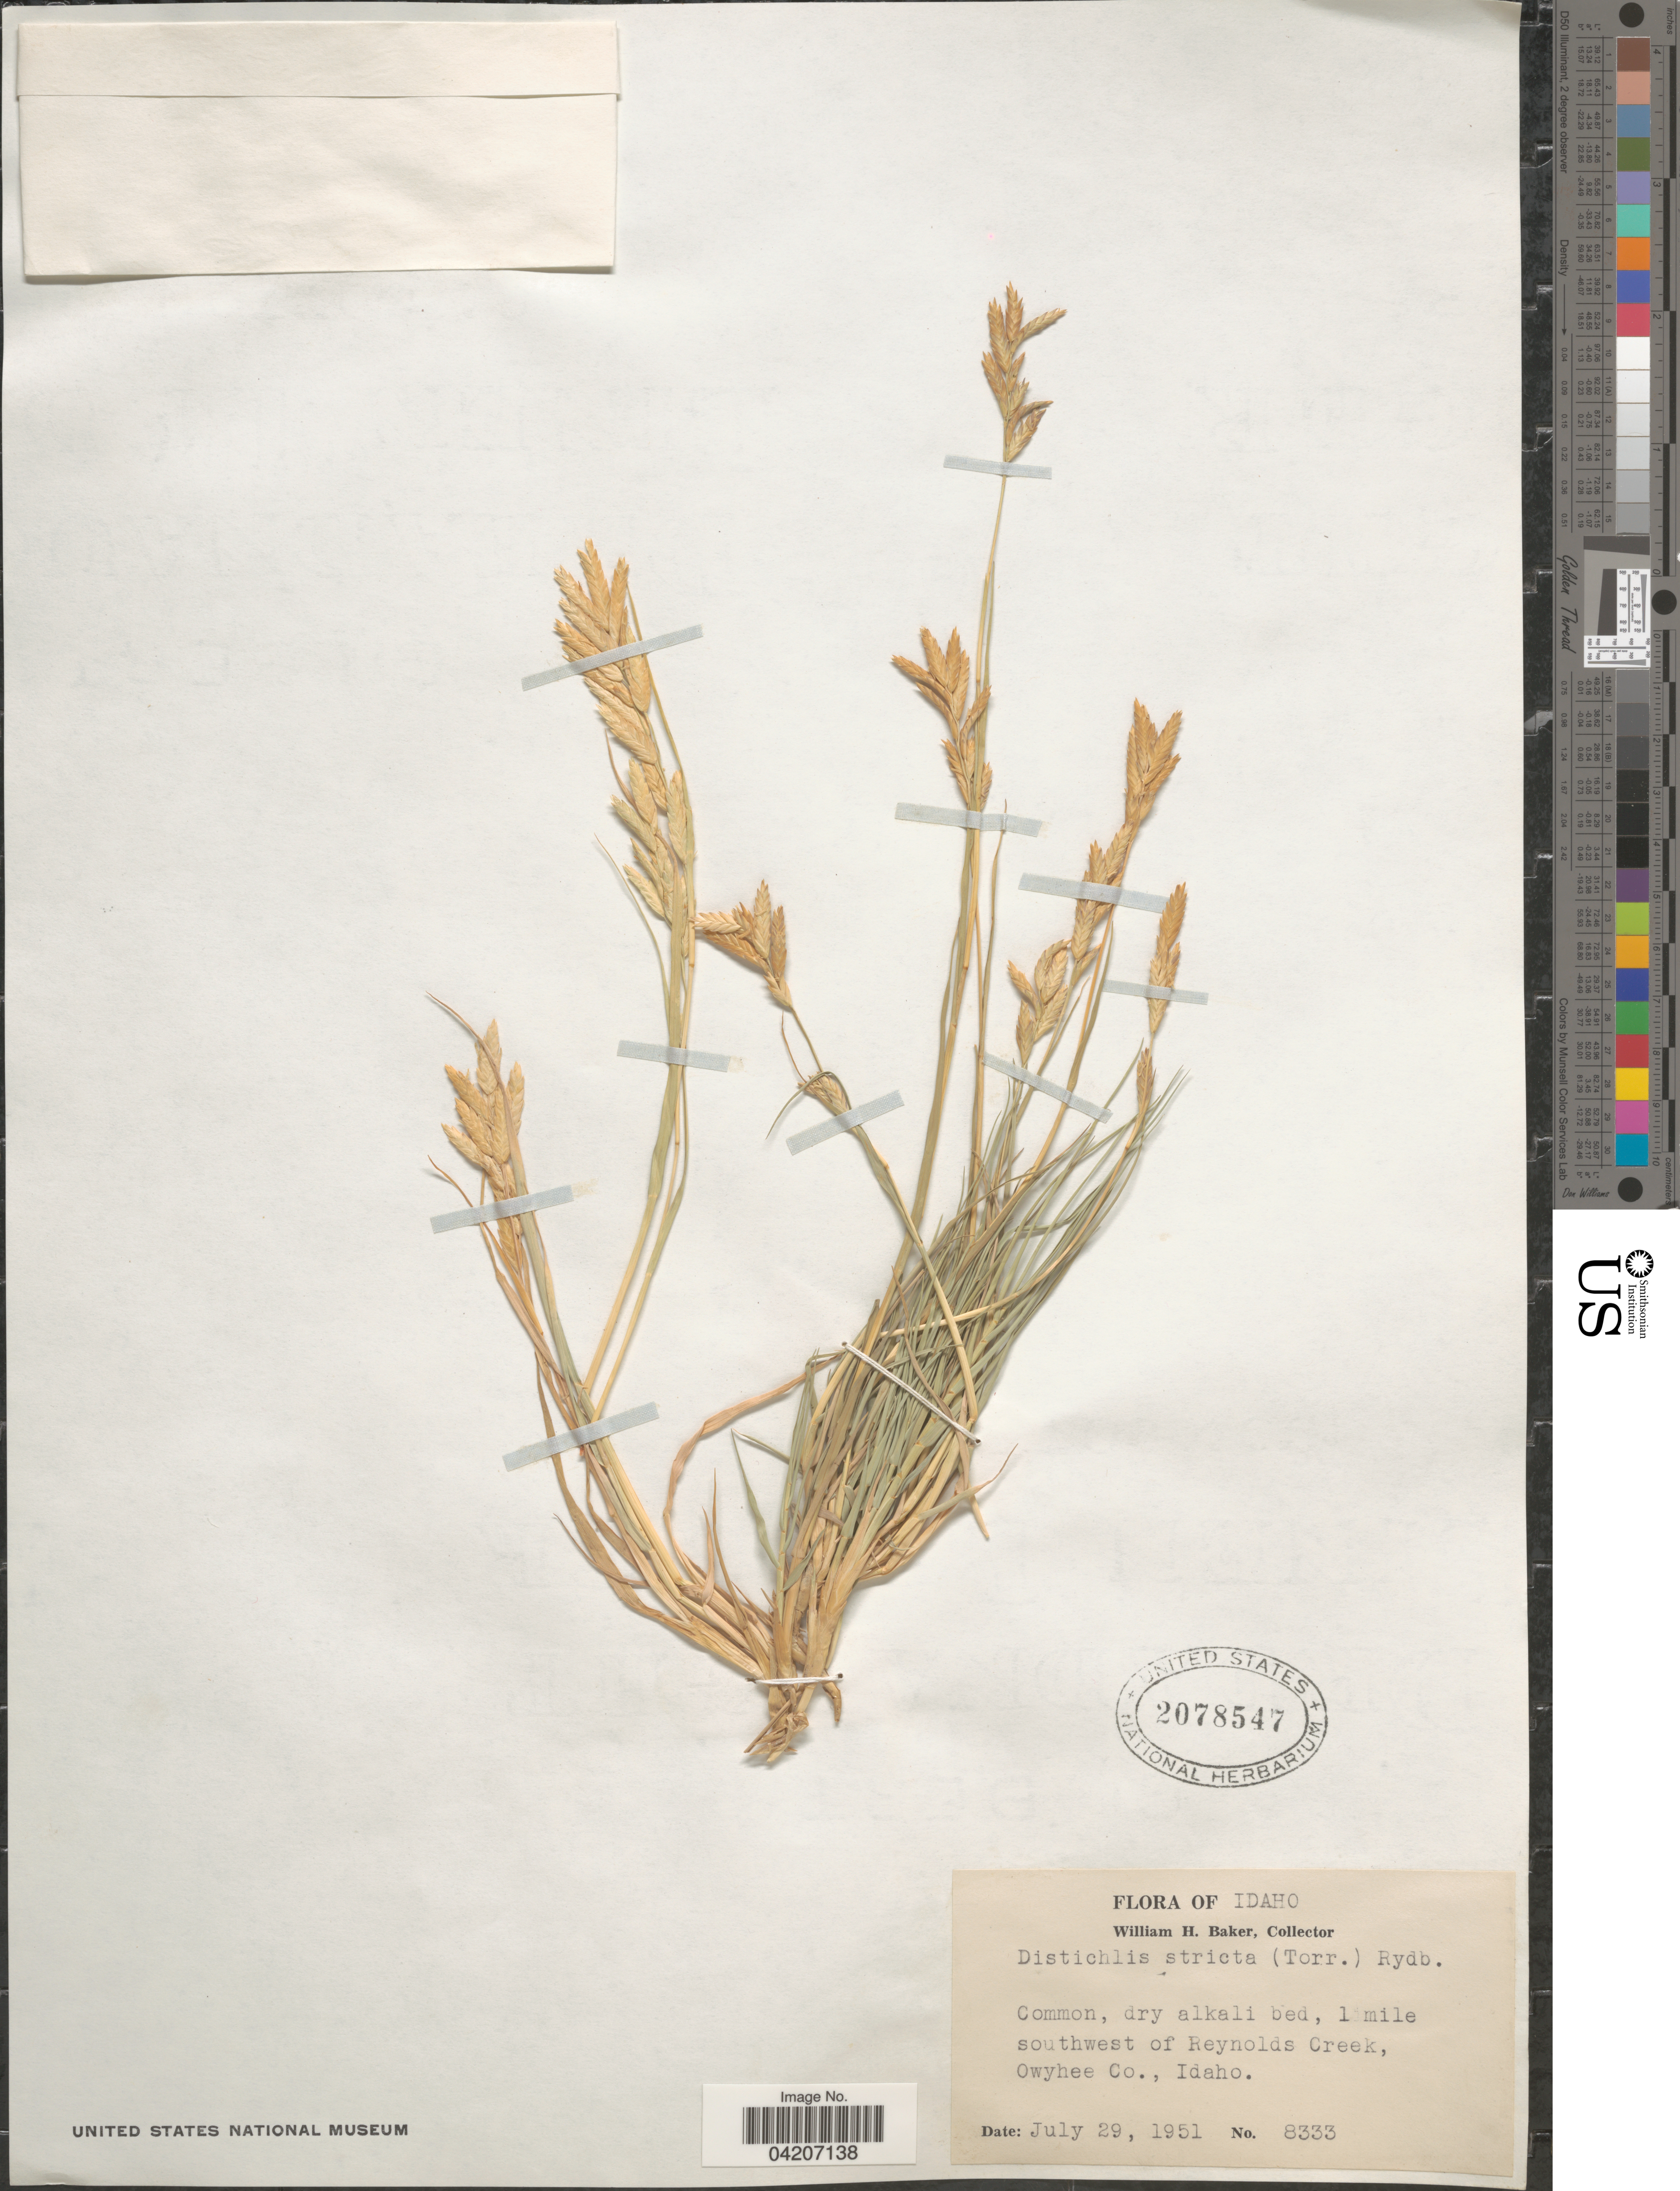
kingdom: Plantae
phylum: Tracheophyta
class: Liliopsida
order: Poales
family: Poaceae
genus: Distichlis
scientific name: Distichlis spicata subsp. stricta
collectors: W. H. Baker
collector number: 8333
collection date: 1951-07-29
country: United States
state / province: Idaho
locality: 1 mile southwest of Reynolds Creek, Owyhee Co.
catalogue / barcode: US 2078547